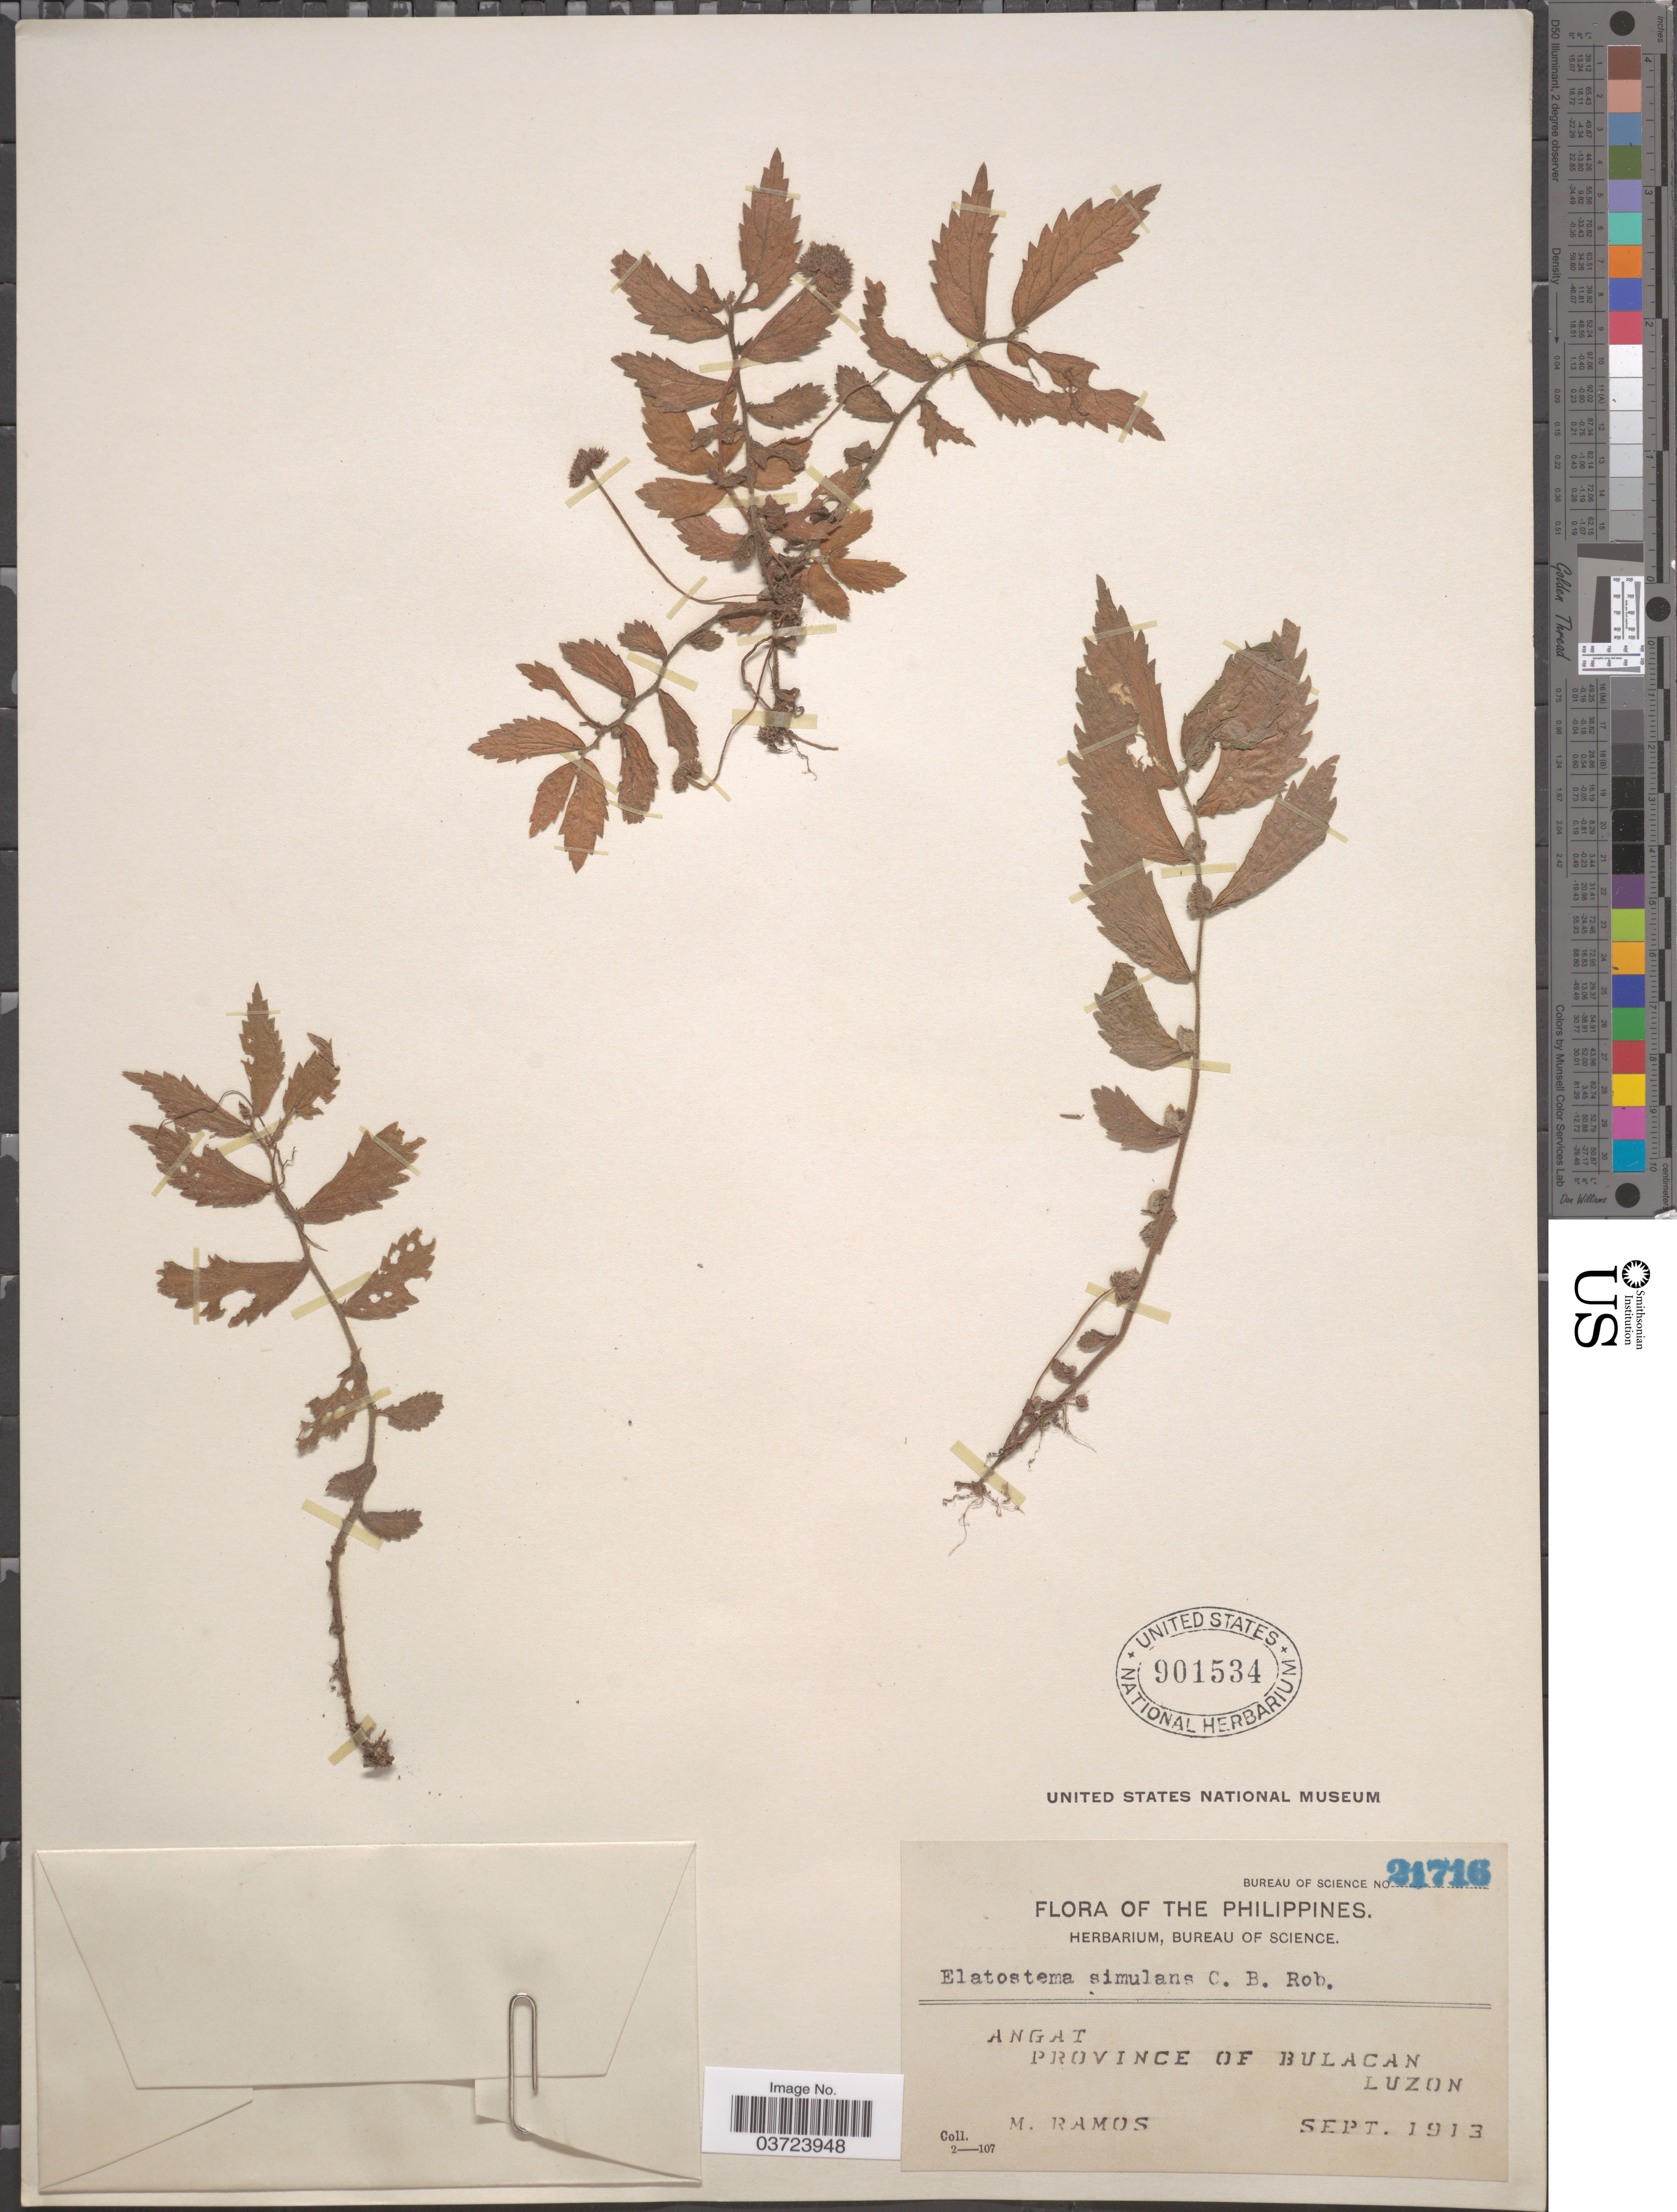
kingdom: Plantae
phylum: Tracheophyta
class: Magnoliopsida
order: Rosales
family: Urticaceae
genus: Elatostema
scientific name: Elatostema simulans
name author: C.B. Rob.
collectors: M. Ramos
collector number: Bureau of Science 21716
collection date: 1913-09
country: Philippines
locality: Angat. Province of Bulacan. Luzon.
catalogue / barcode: US 901534